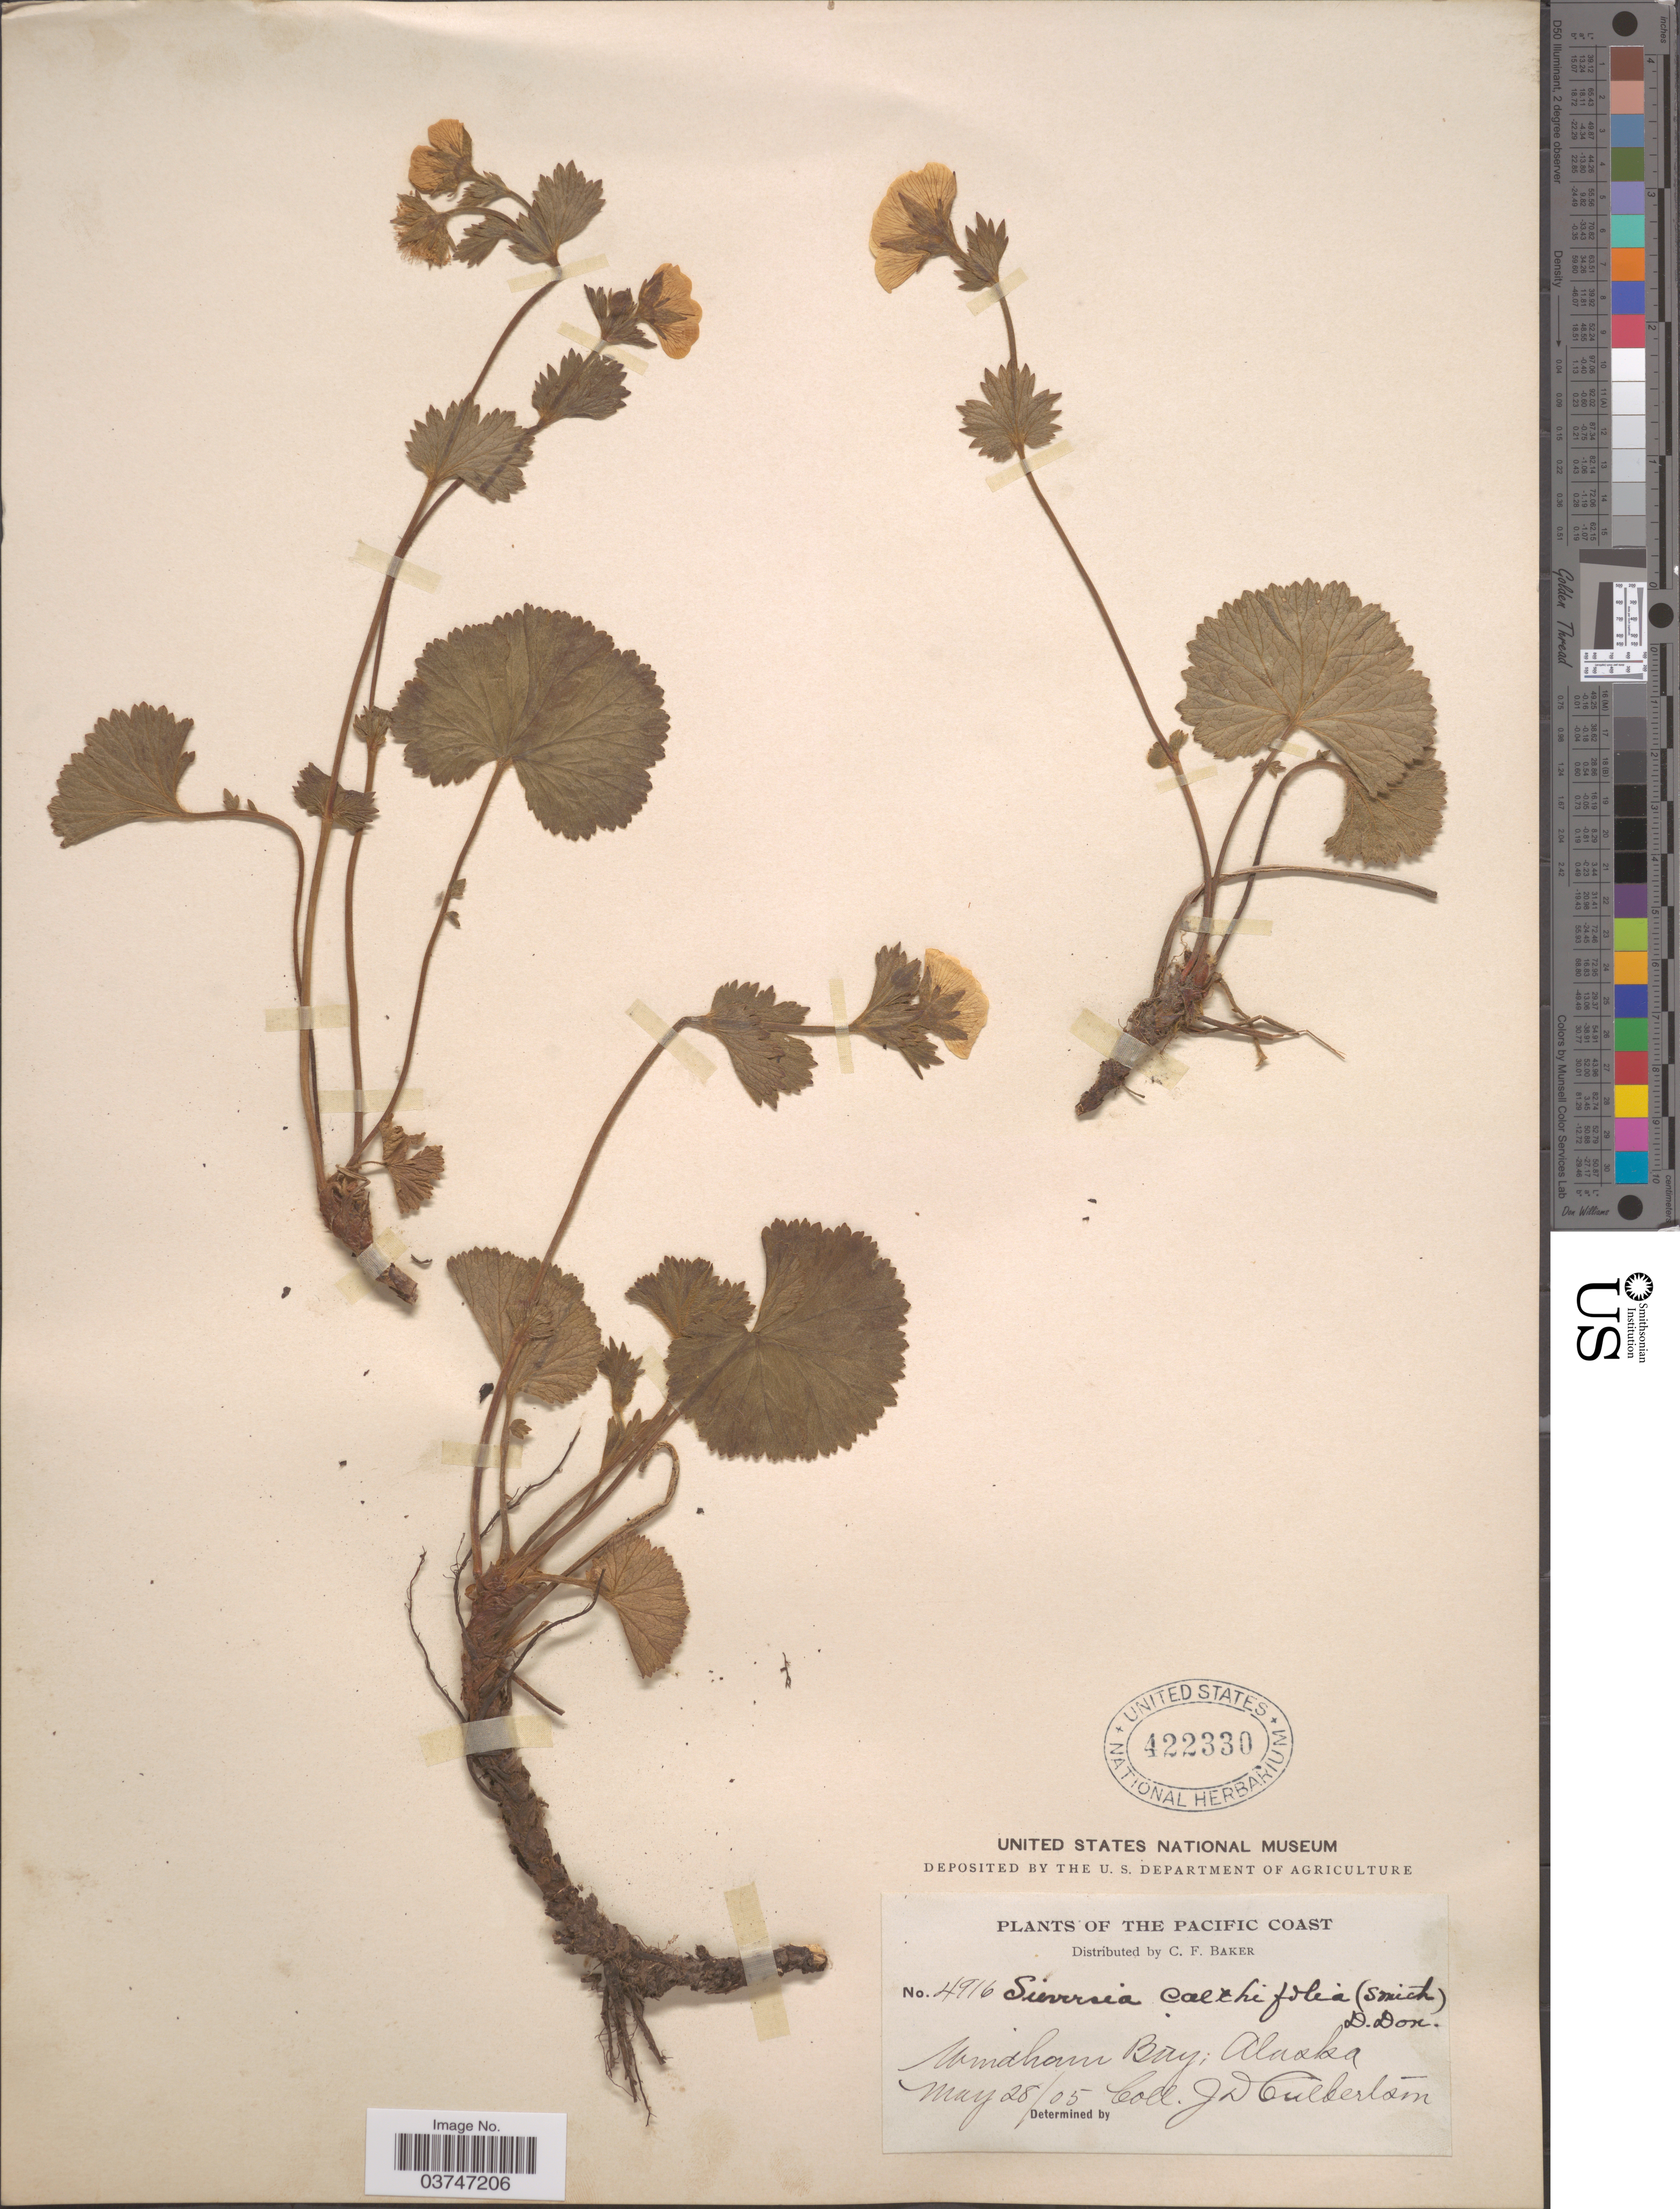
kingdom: Plantae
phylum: Tracheophyta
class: Magnoliopsida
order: Rosales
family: Rosaceae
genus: Geum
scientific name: Geum calthifolium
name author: Menzies ex Sm.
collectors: J. Culbertson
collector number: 4916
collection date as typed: Transcribed d/m/y: 28/5/5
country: United States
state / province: Alaska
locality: The Pacific Coast. Windham Bay.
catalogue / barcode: US 422330